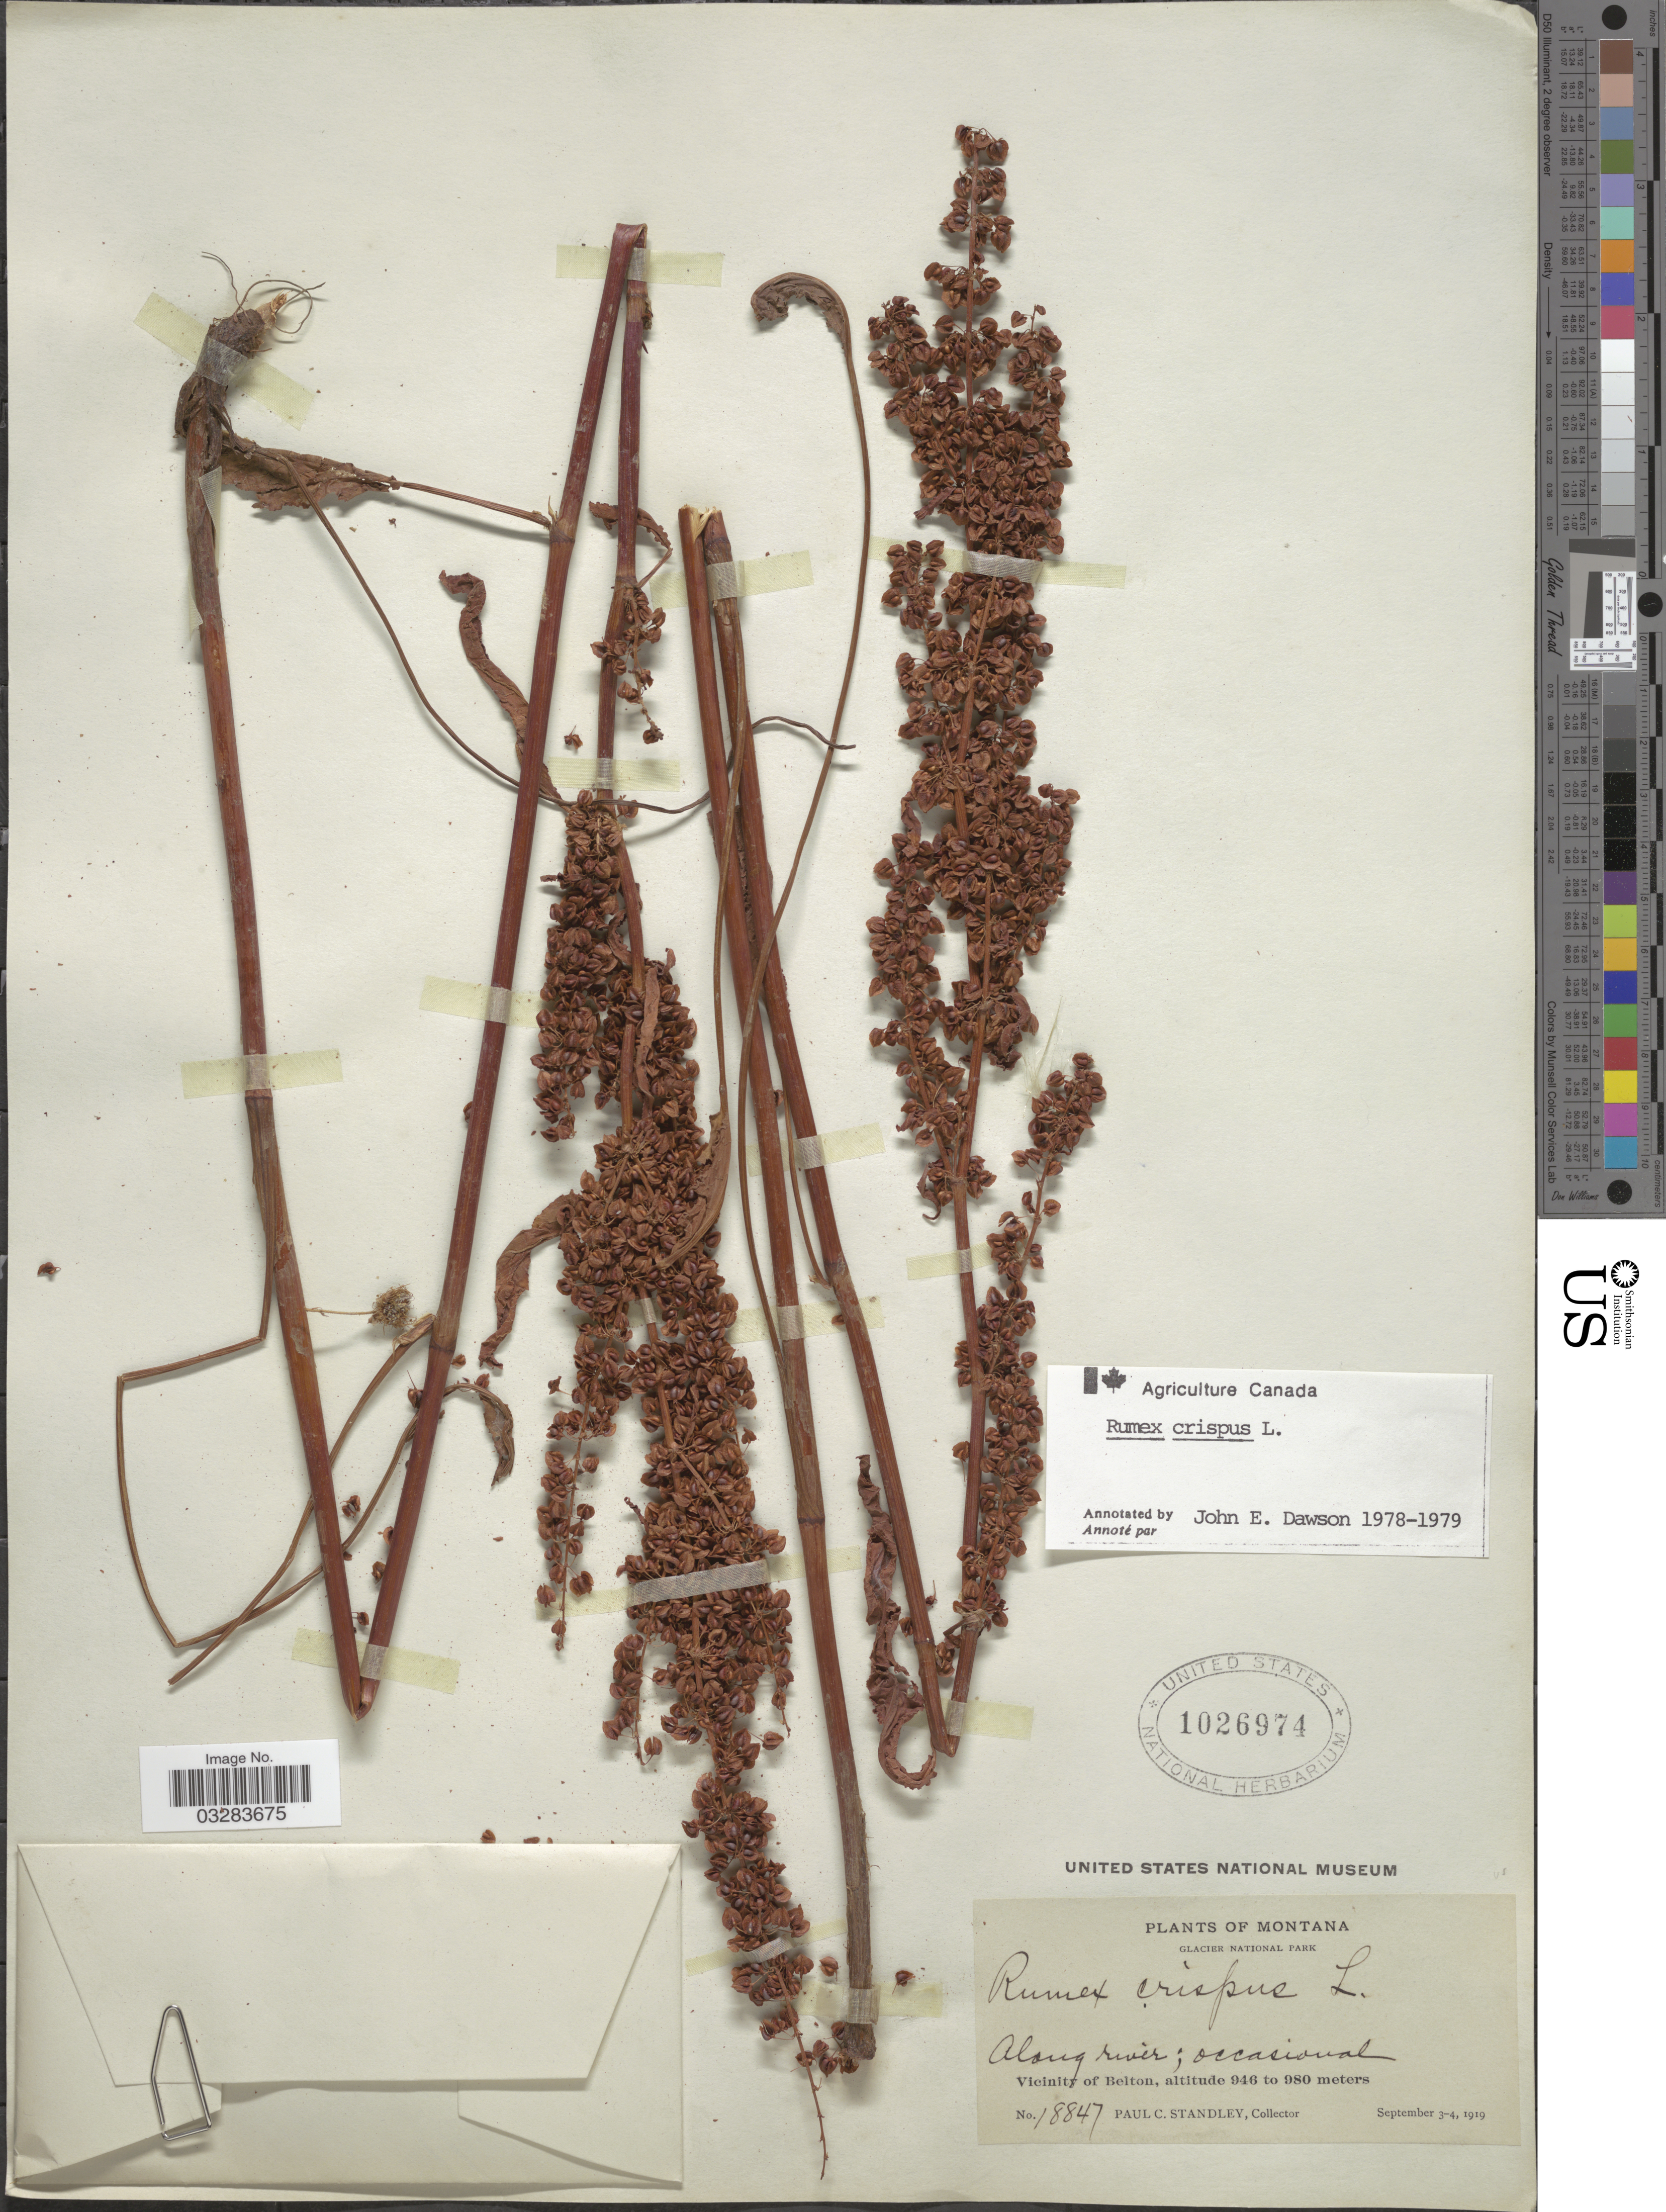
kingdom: Plantae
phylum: Tracheophyta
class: Magnoliopsida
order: Caryophyllales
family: Polygonaceae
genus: Rumex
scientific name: Rumex crispus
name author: L.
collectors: P. C. Standley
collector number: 18847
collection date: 1919-09-03/1919-09-04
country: United States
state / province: Montana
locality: Glacier National Park. Vicinity of Belton.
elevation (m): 946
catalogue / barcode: US 1026974